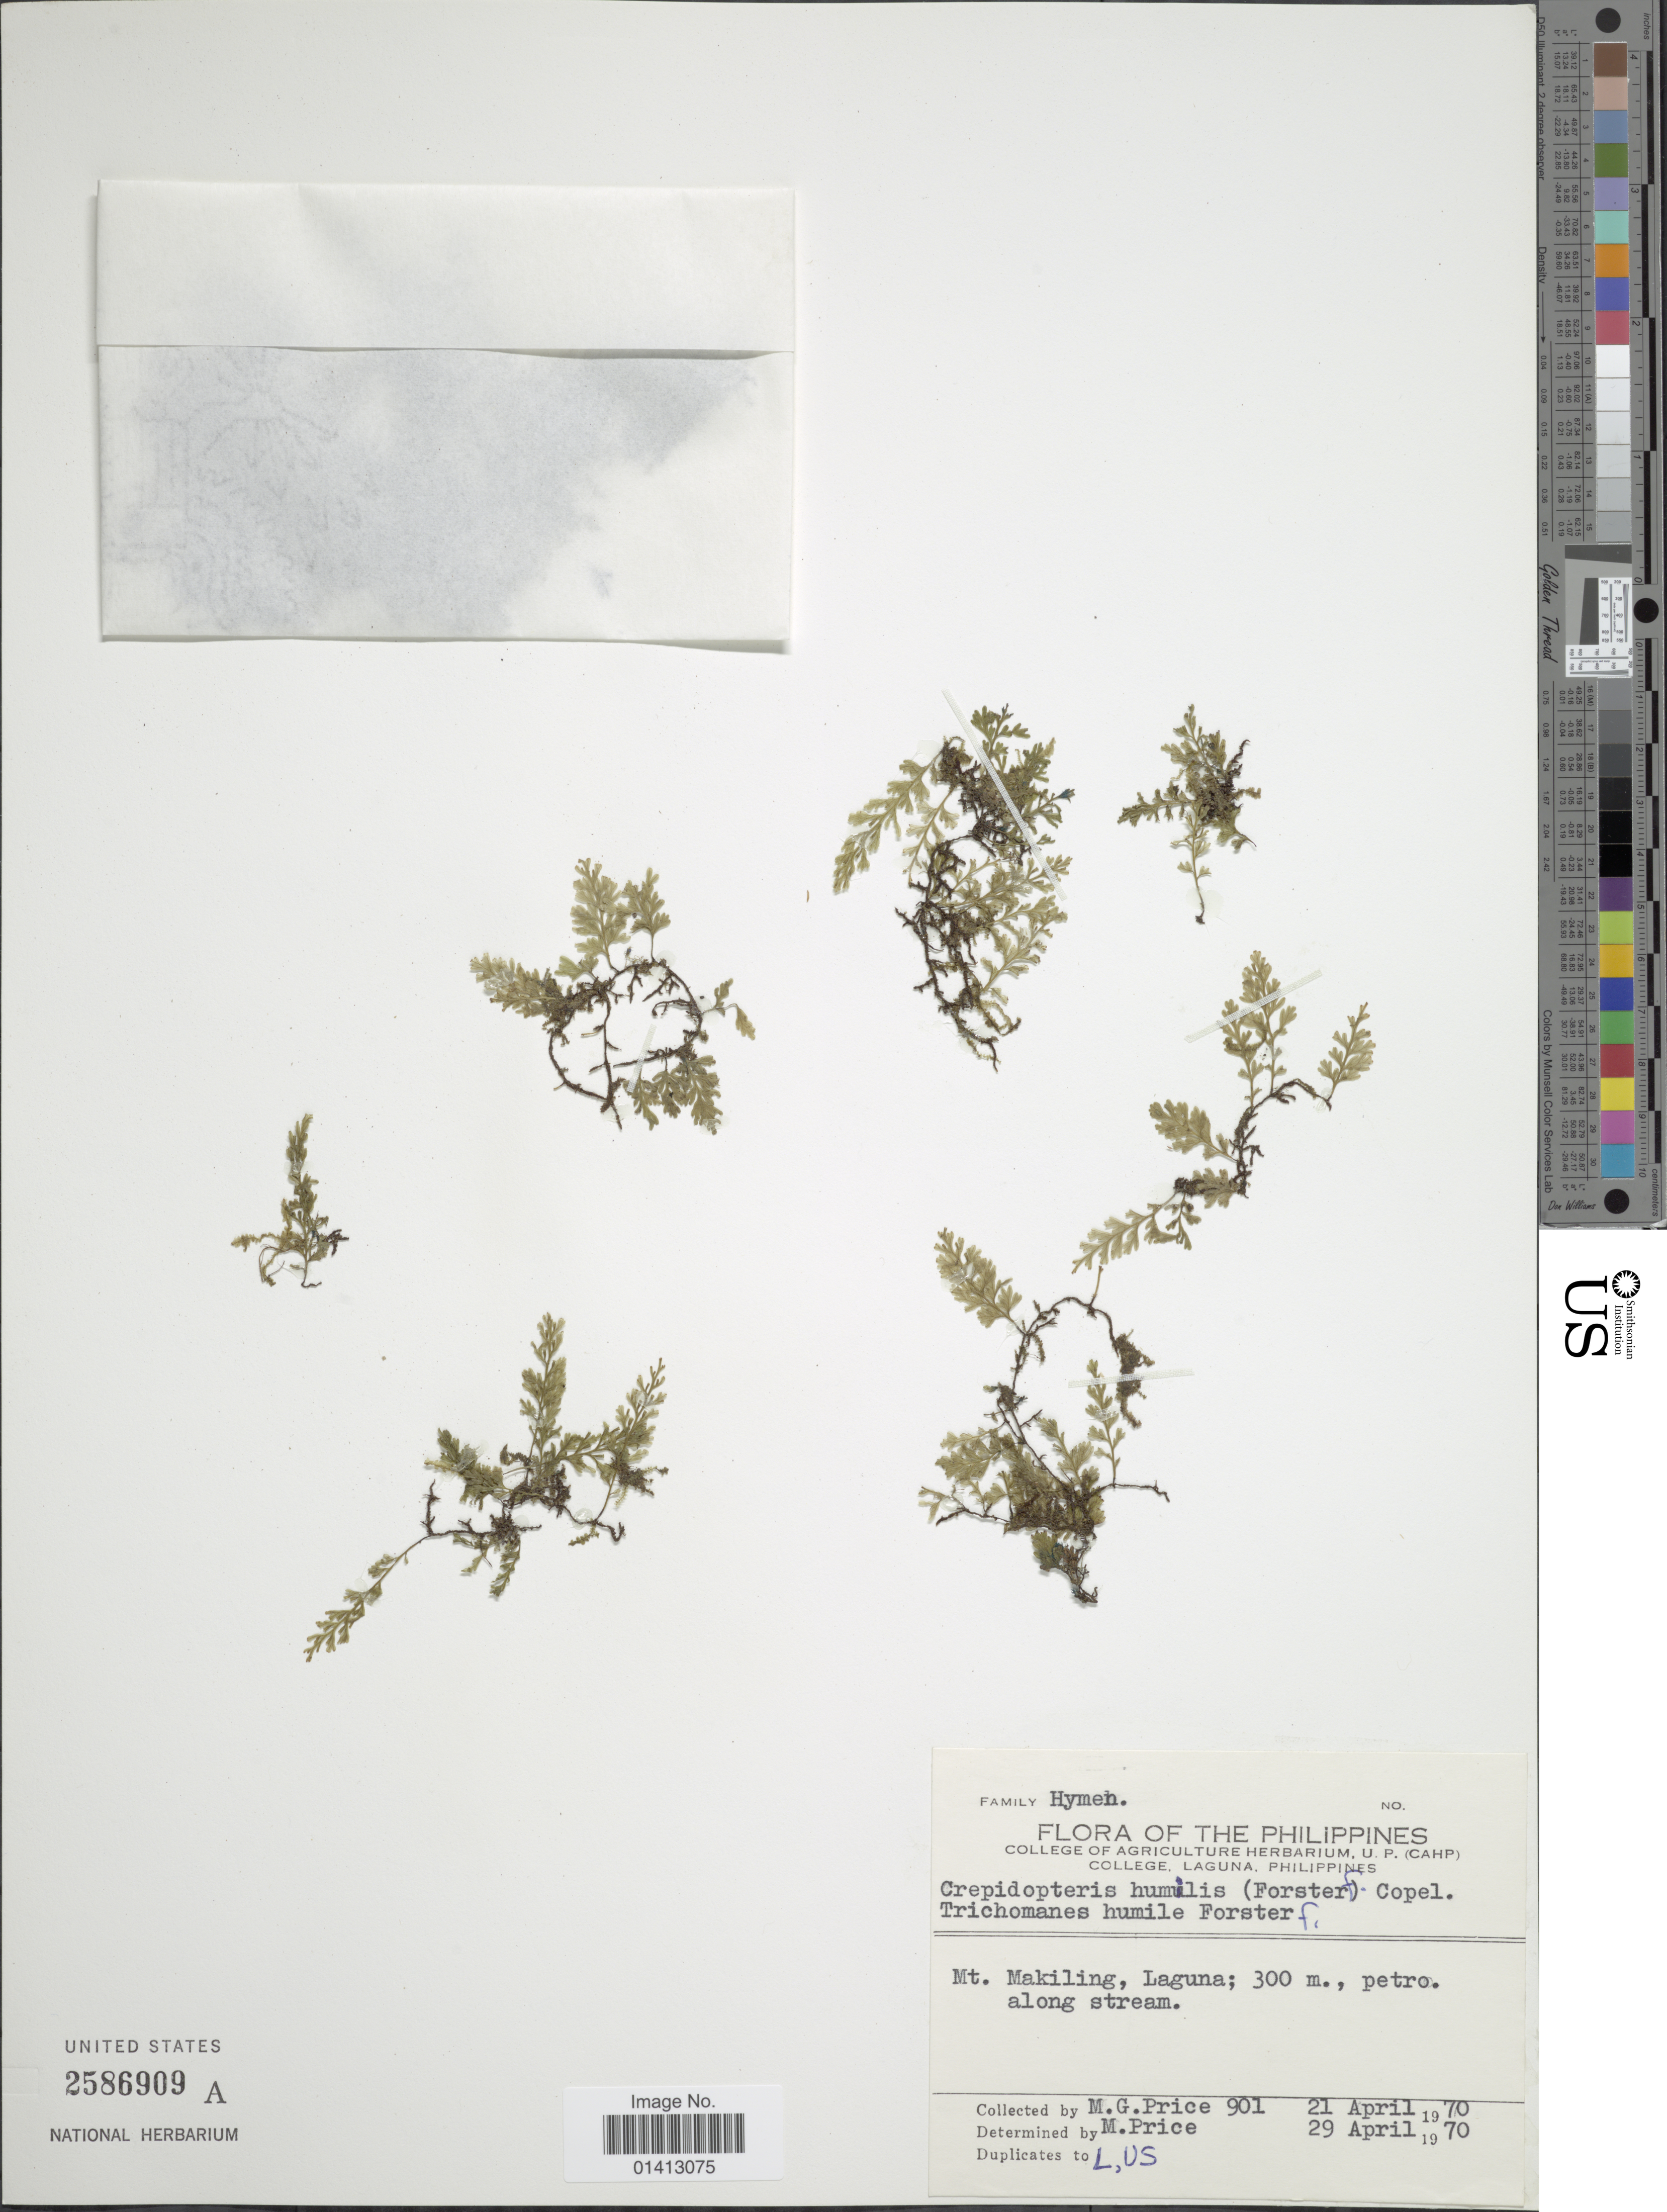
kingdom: Plantae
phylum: Tracheophyta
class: Polypodiopsida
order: Hymenophyllales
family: Hymenophyllaceae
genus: Crepidomanes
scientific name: Crepidomanes humilis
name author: (G. Forst.) Bosch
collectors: M. G. Price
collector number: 901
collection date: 1970-04-21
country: Philippines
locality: Mt Makiling, Laguna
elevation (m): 300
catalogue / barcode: US 2586909